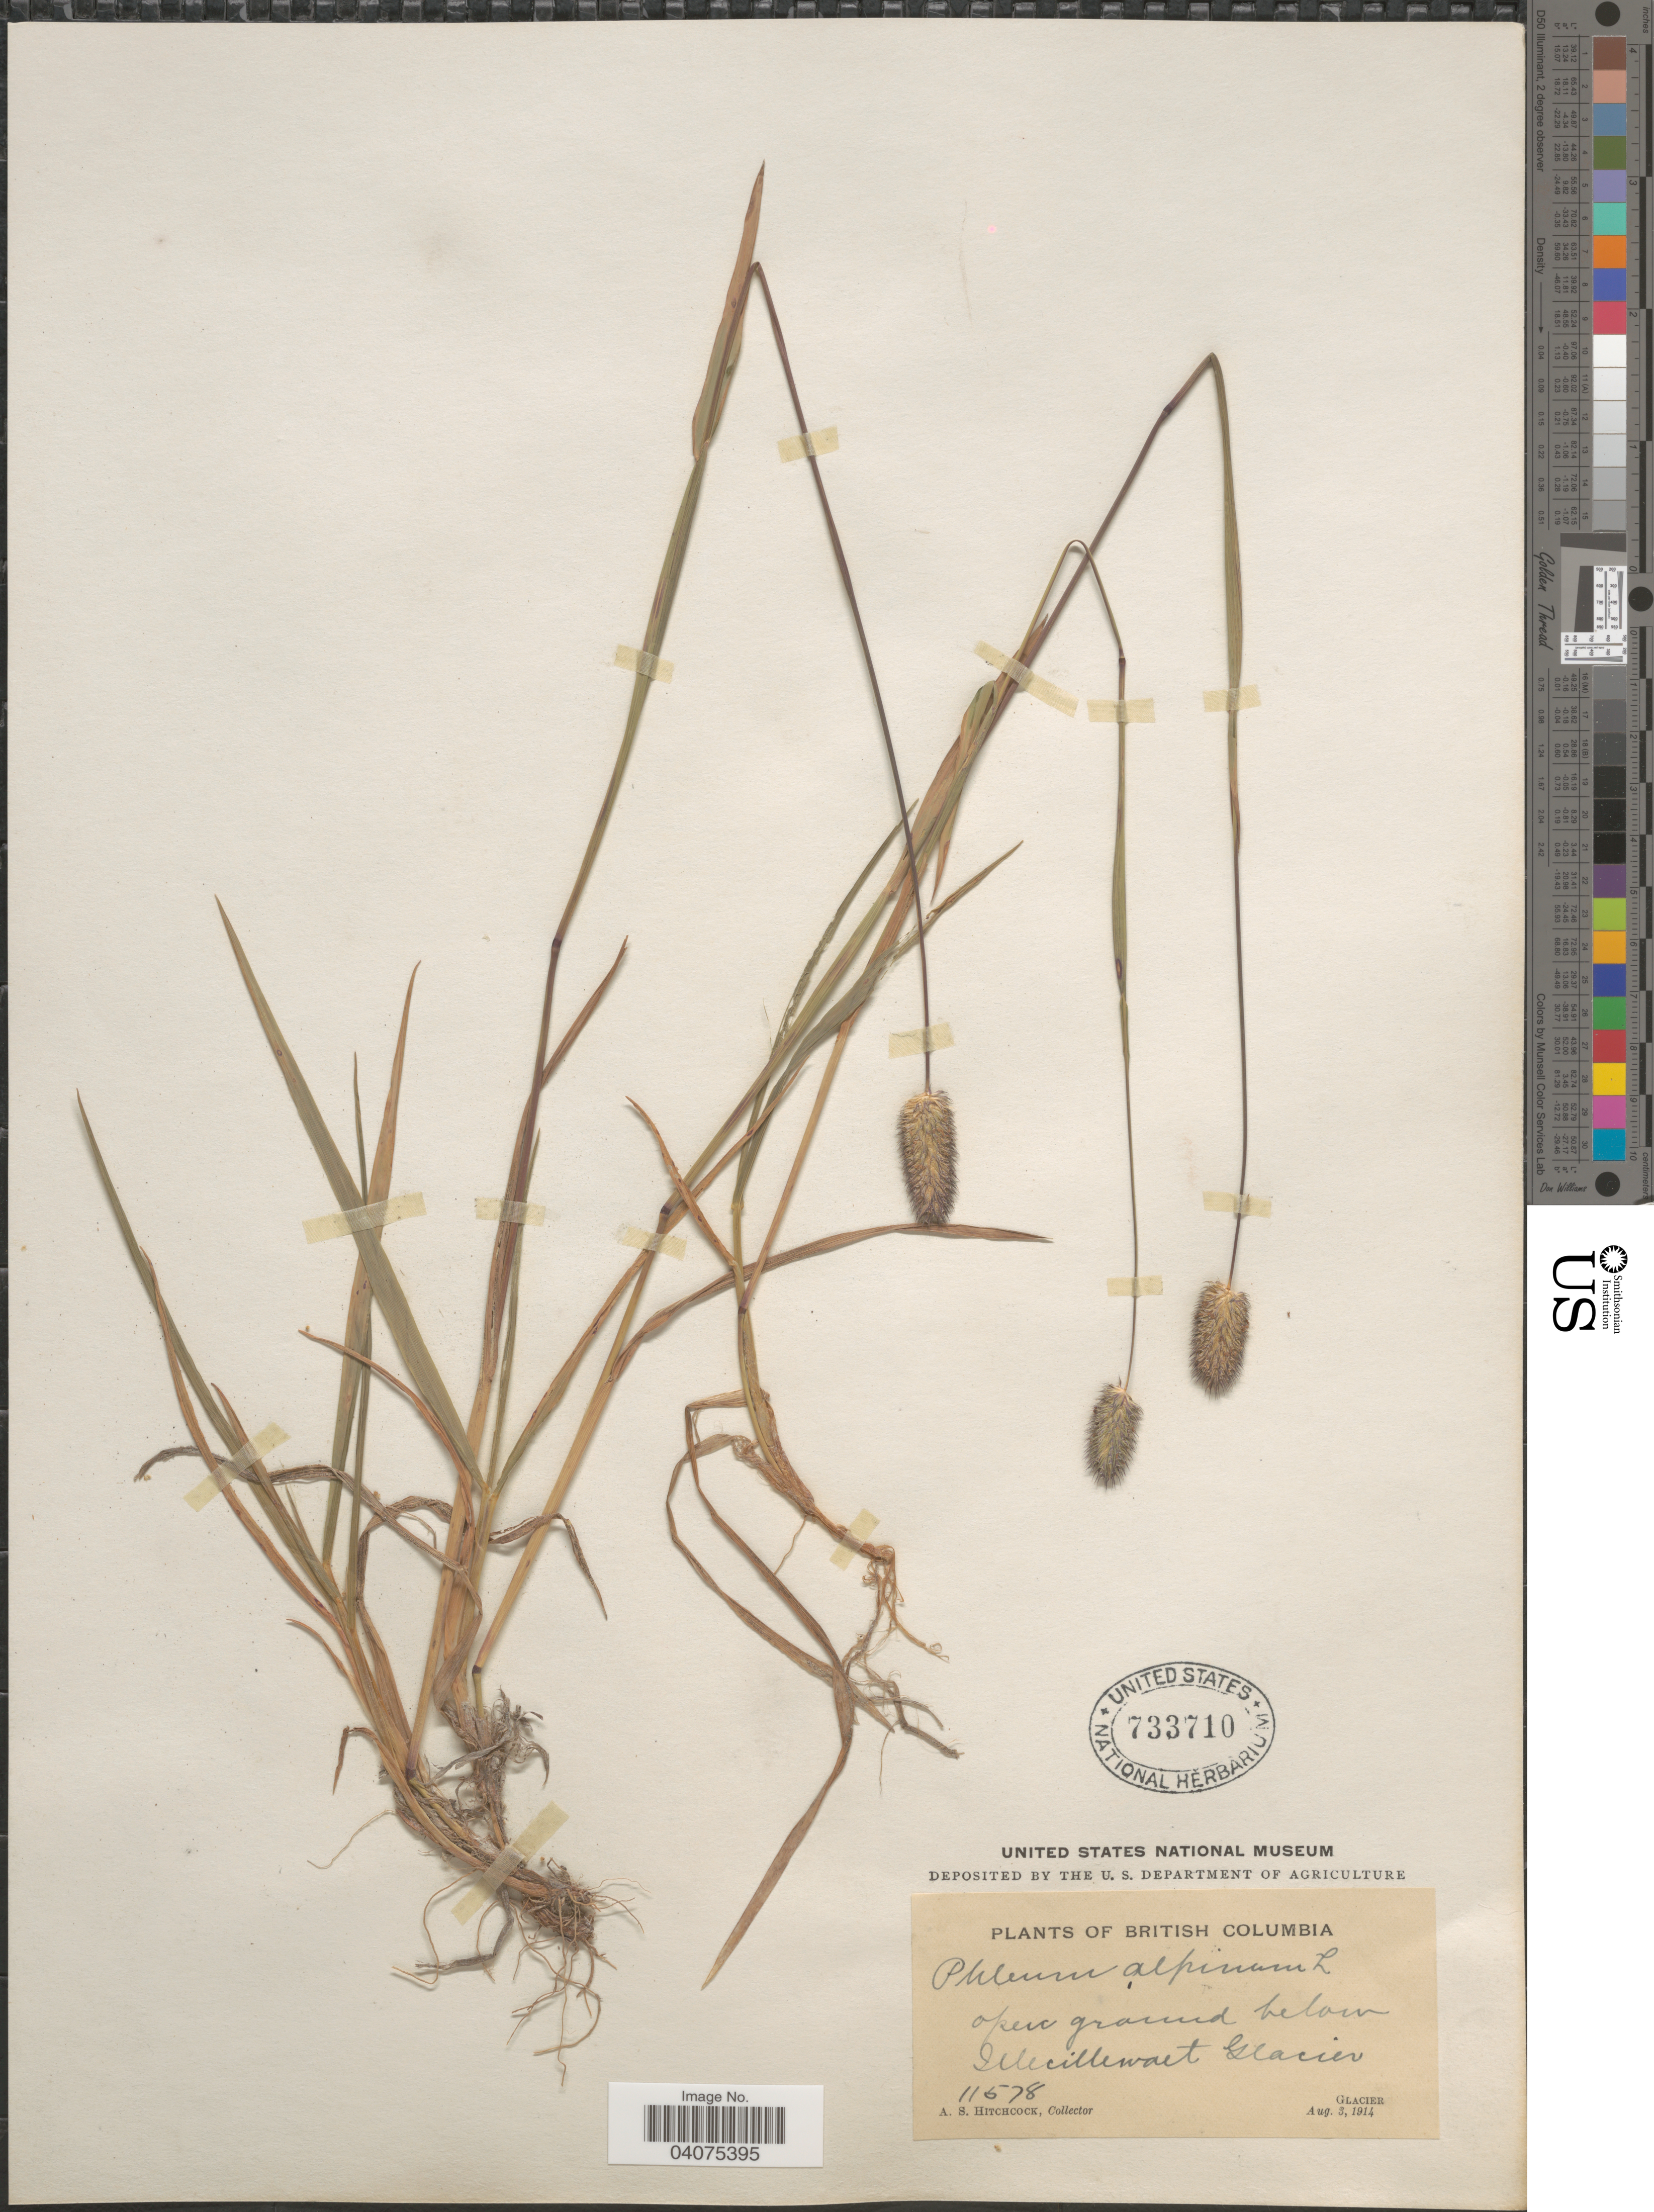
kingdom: Plantae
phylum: Tracheophyta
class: Liliopsida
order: Poales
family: Poaceae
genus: Phleum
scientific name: Phleum alpinum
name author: L.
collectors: A. S. Hitchcock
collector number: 11578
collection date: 1914-08-03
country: Canada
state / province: British Columbia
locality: Open ground below Illecillewaet Glacier. Glacier.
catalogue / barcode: US 733710